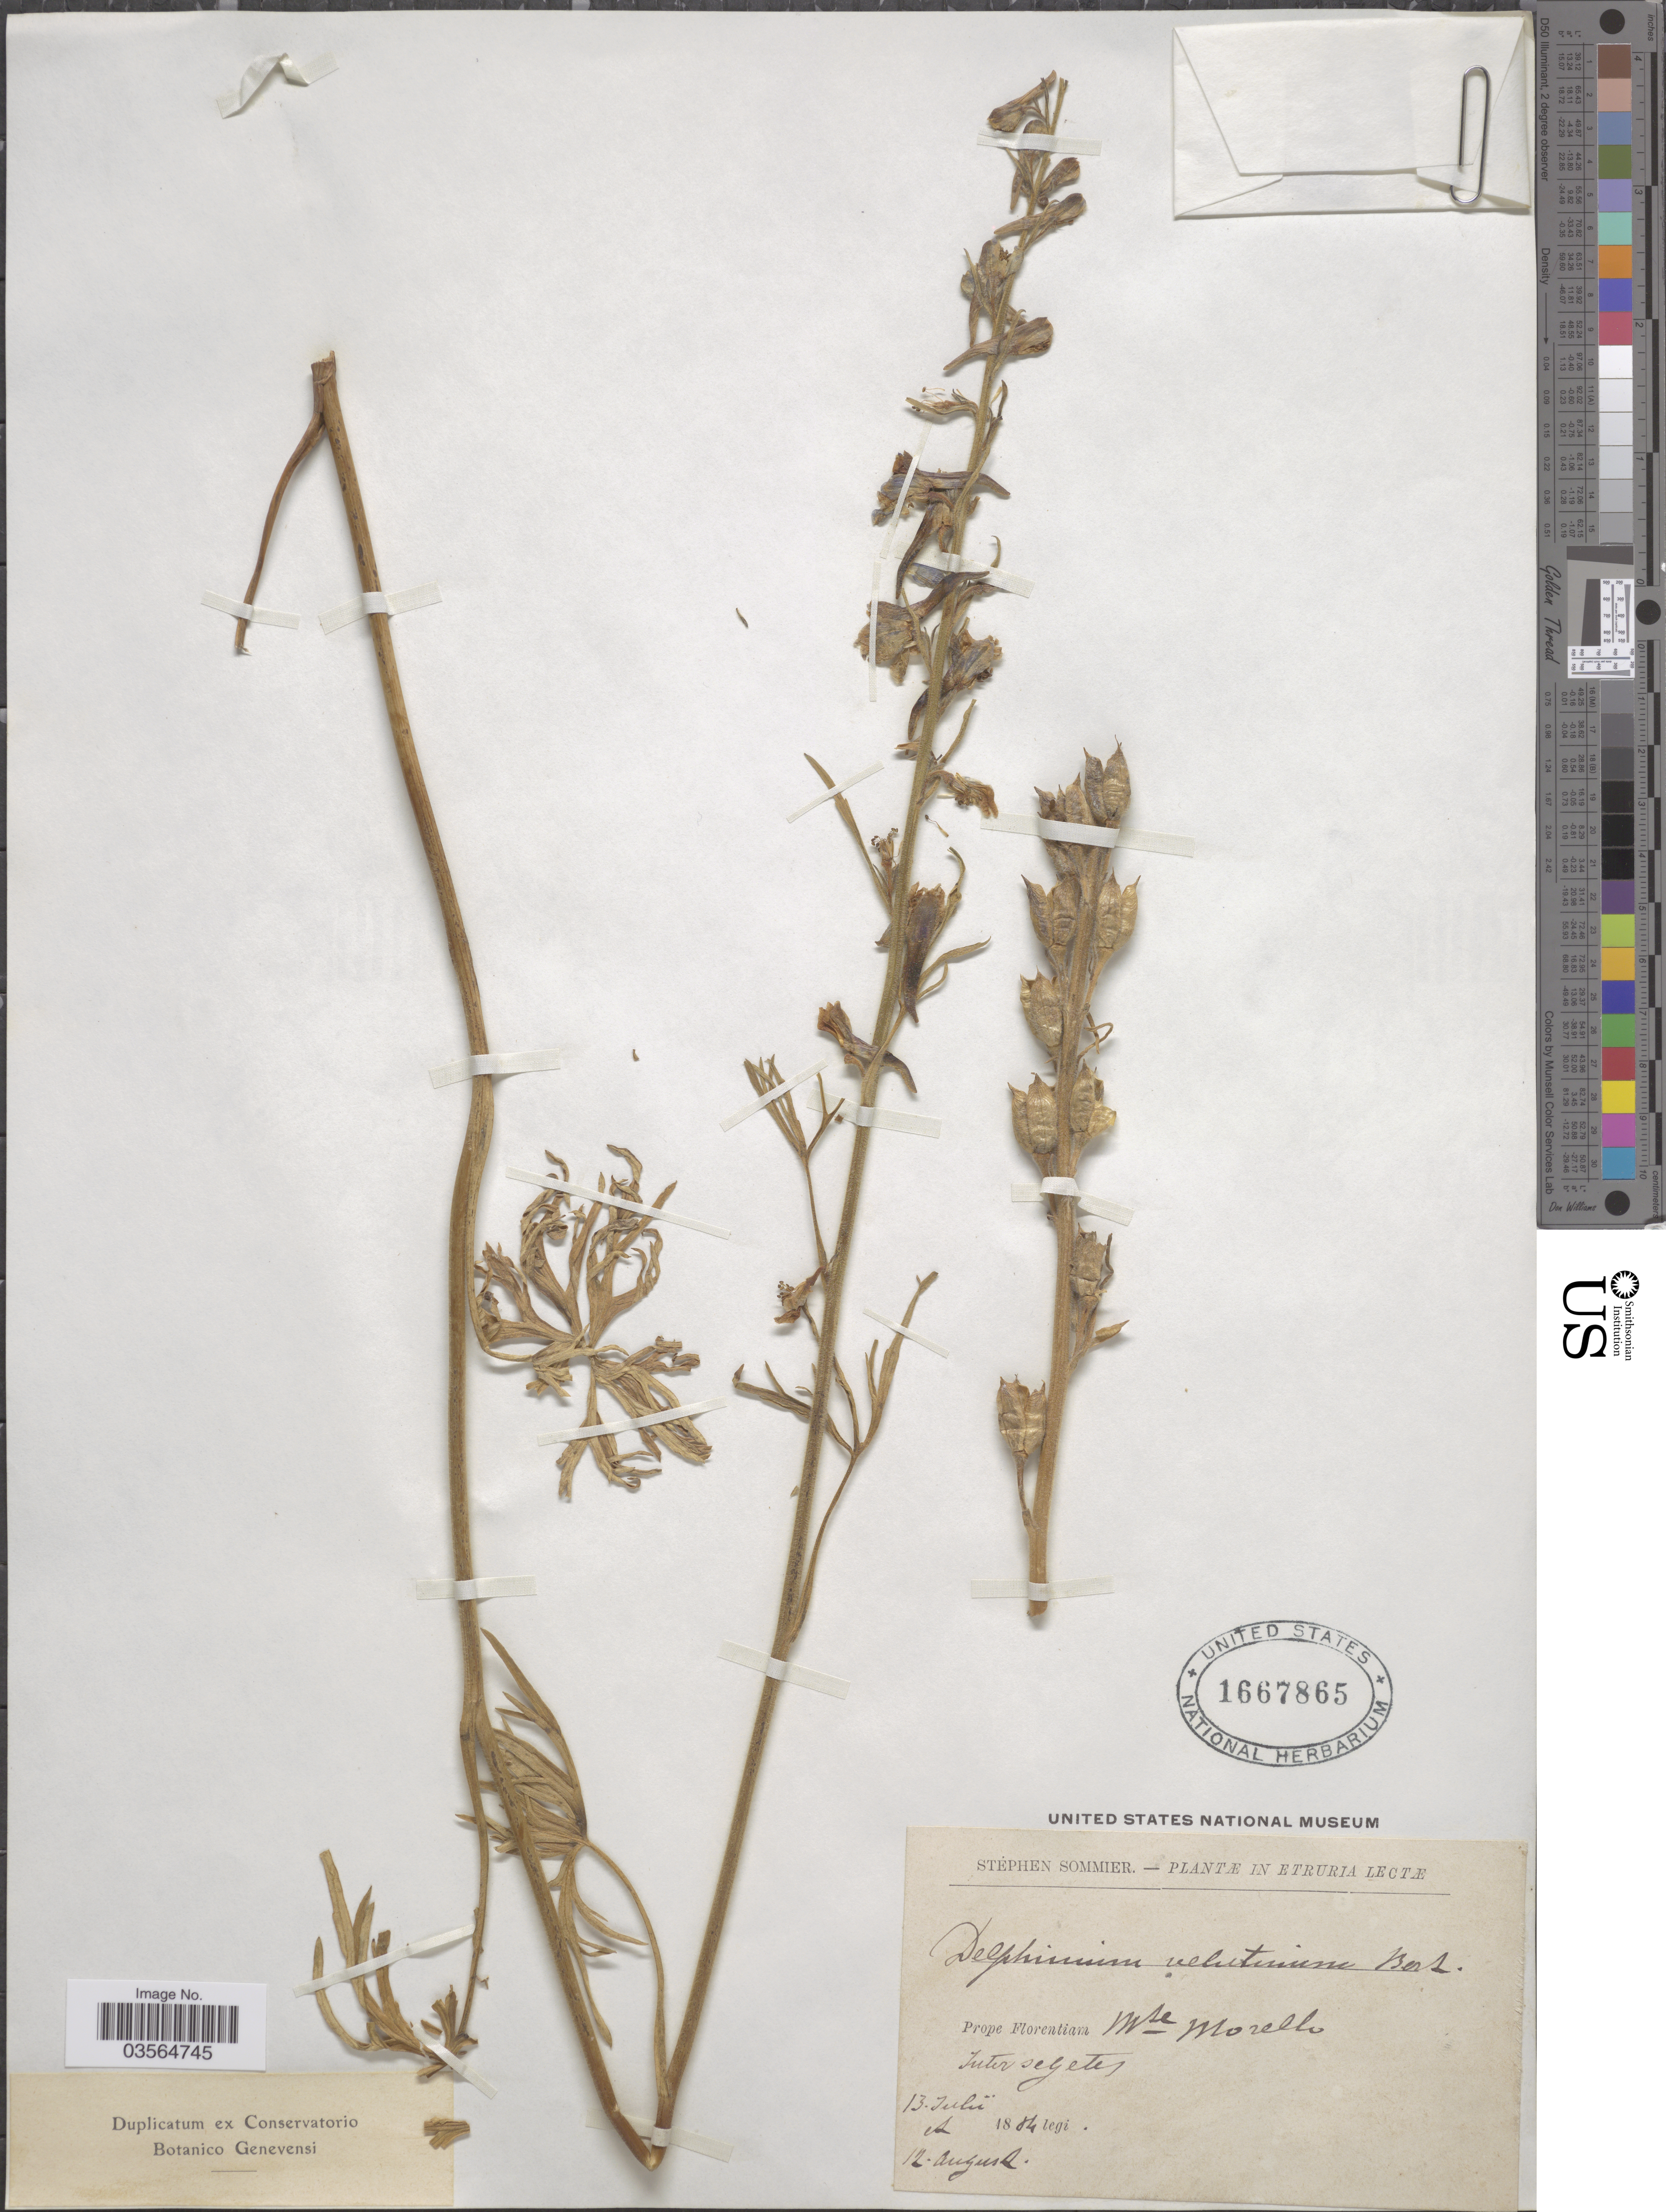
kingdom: Plantae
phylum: Tracheophyta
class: Magnoliopsida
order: Ranunculales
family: Ranunculaceae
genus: Delphinium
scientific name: Delphinium velutinum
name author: Bertol.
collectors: S. Sommier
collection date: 1884-07-13/1884-08-12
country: Italy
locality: In Etruria lectæ. Prope Florentiam Mte Morello. Inter segetes.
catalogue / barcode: US 1667865